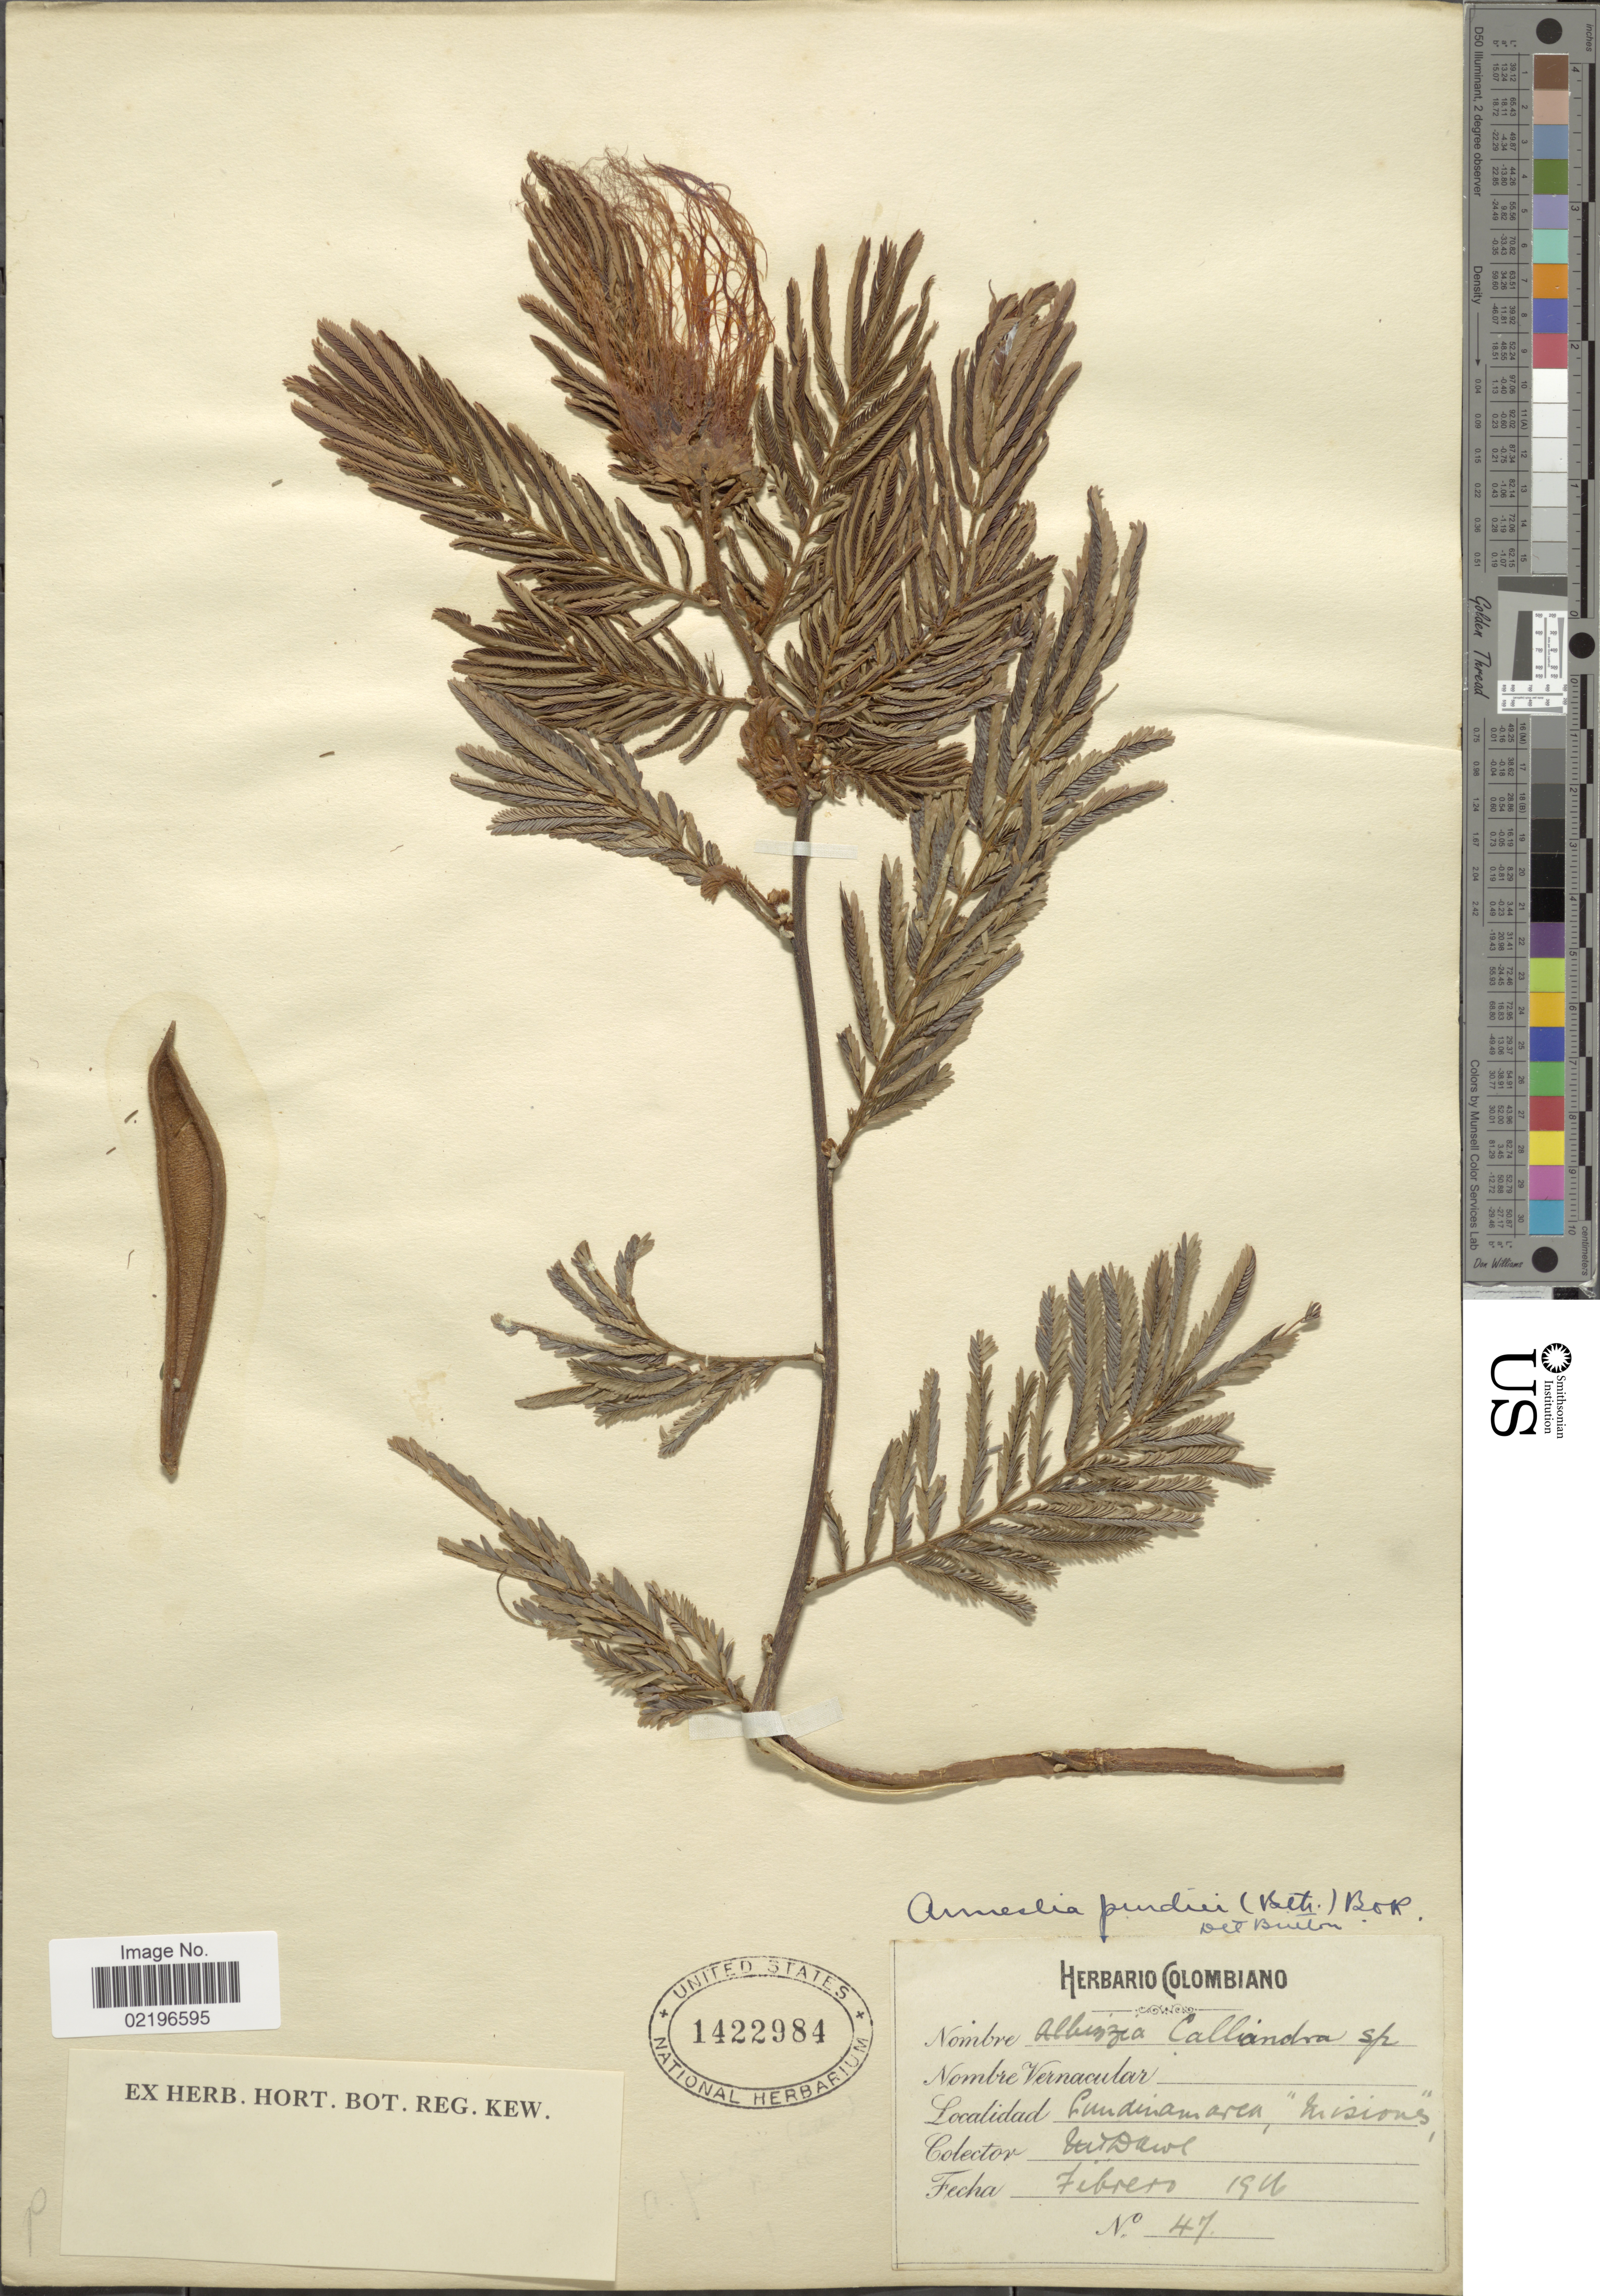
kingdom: Plantae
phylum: Tracheophyta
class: Magnoliopsida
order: Fabales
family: Fabaceae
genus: Calliandra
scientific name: Calliandra purdiaei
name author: Benth.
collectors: M. T. Dawe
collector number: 47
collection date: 1916-02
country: Colombia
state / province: Cundinamarca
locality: Cundinamarca, "misions"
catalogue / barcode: US 1422984